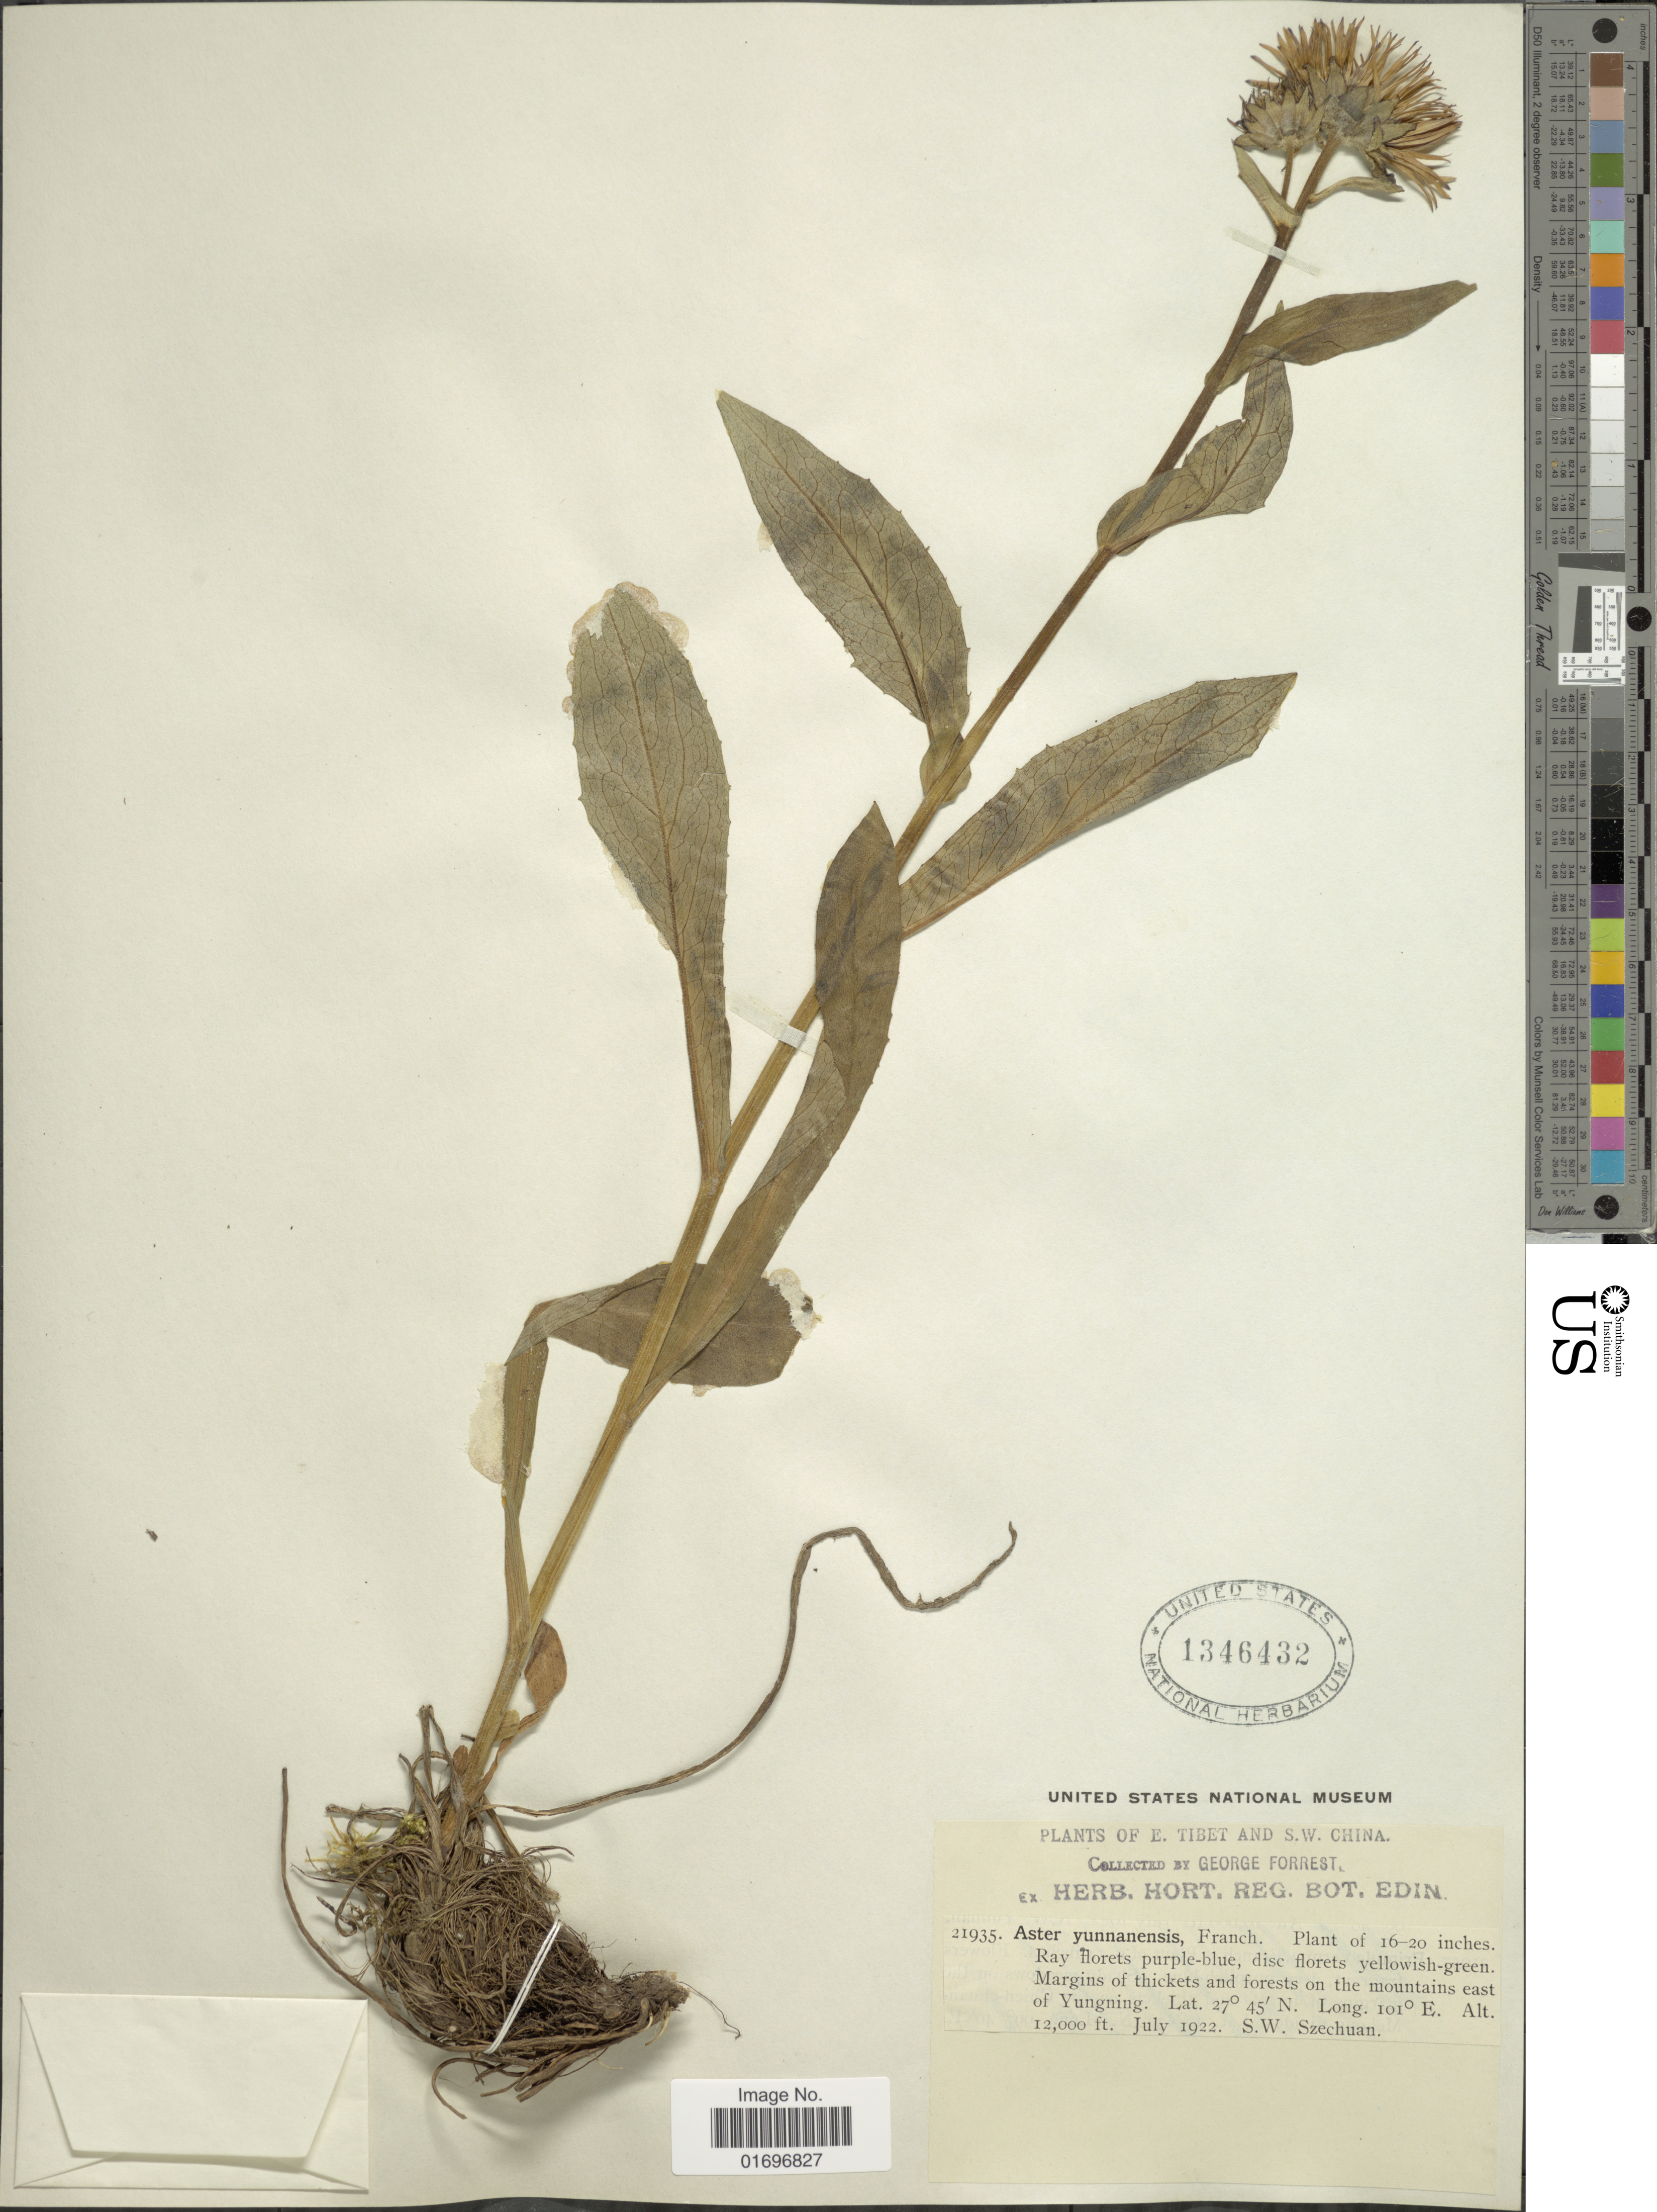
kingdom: Plantae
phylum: Tracheophyta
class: Magnoliopsida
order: Asterales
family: Asteraceae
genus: Aster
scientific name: Aster yunnanensis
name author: Franch.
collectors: G. Forrest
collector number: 21935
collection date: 1922-07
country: China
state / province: Sichuan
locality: E. Tibet and S.W. China. Margins of thickets and forests on the mountains east of Yungning. S.W. Szechuan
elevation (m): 3658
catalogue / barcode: US 1346432